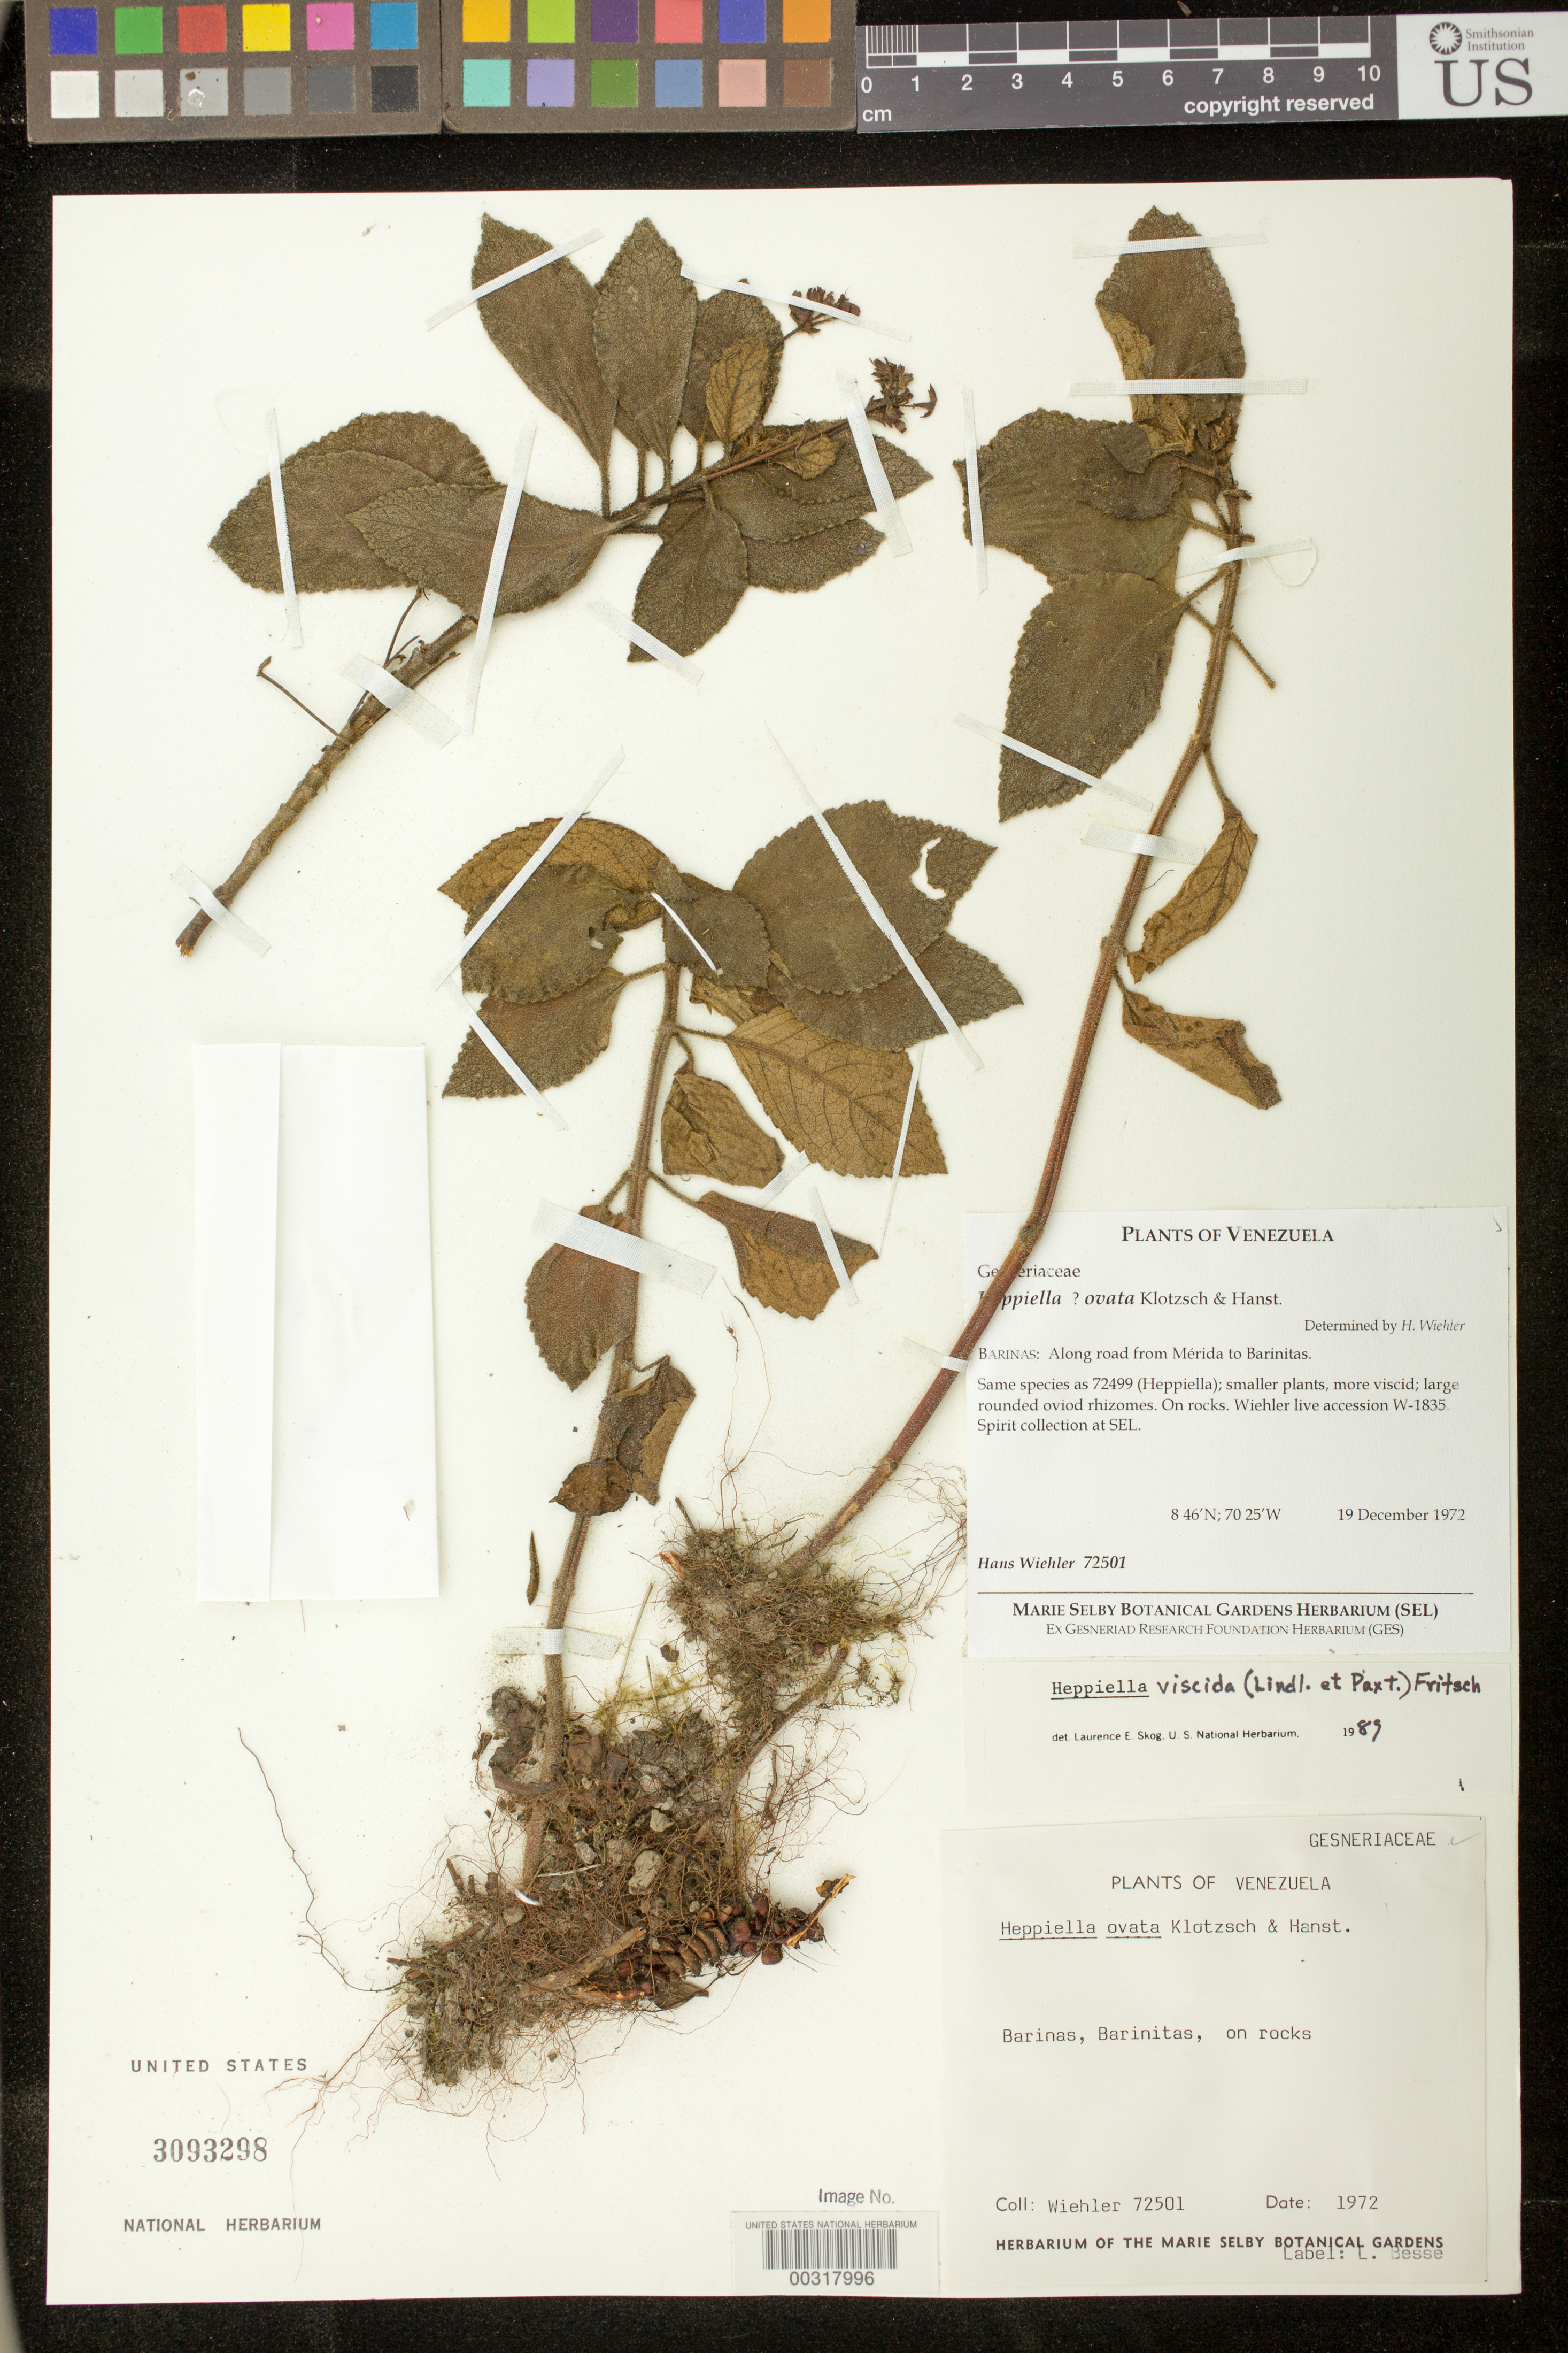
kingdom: Plantae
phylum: Tracheophyta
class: Magnoliopsida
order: Lamiales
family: Gesneriaceae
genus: Heppiella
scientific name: Heppiella viscida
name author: (Lindl. &) Fritsch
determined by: Skog, Laurence E.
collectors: H. J. Wiehler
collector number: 72501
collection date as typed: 19 Dec 1972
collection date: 1972-12-19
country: Venezuela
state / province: Barinas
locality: Barinas: along road from Mérida to Barinitas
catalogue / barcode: US 3093298